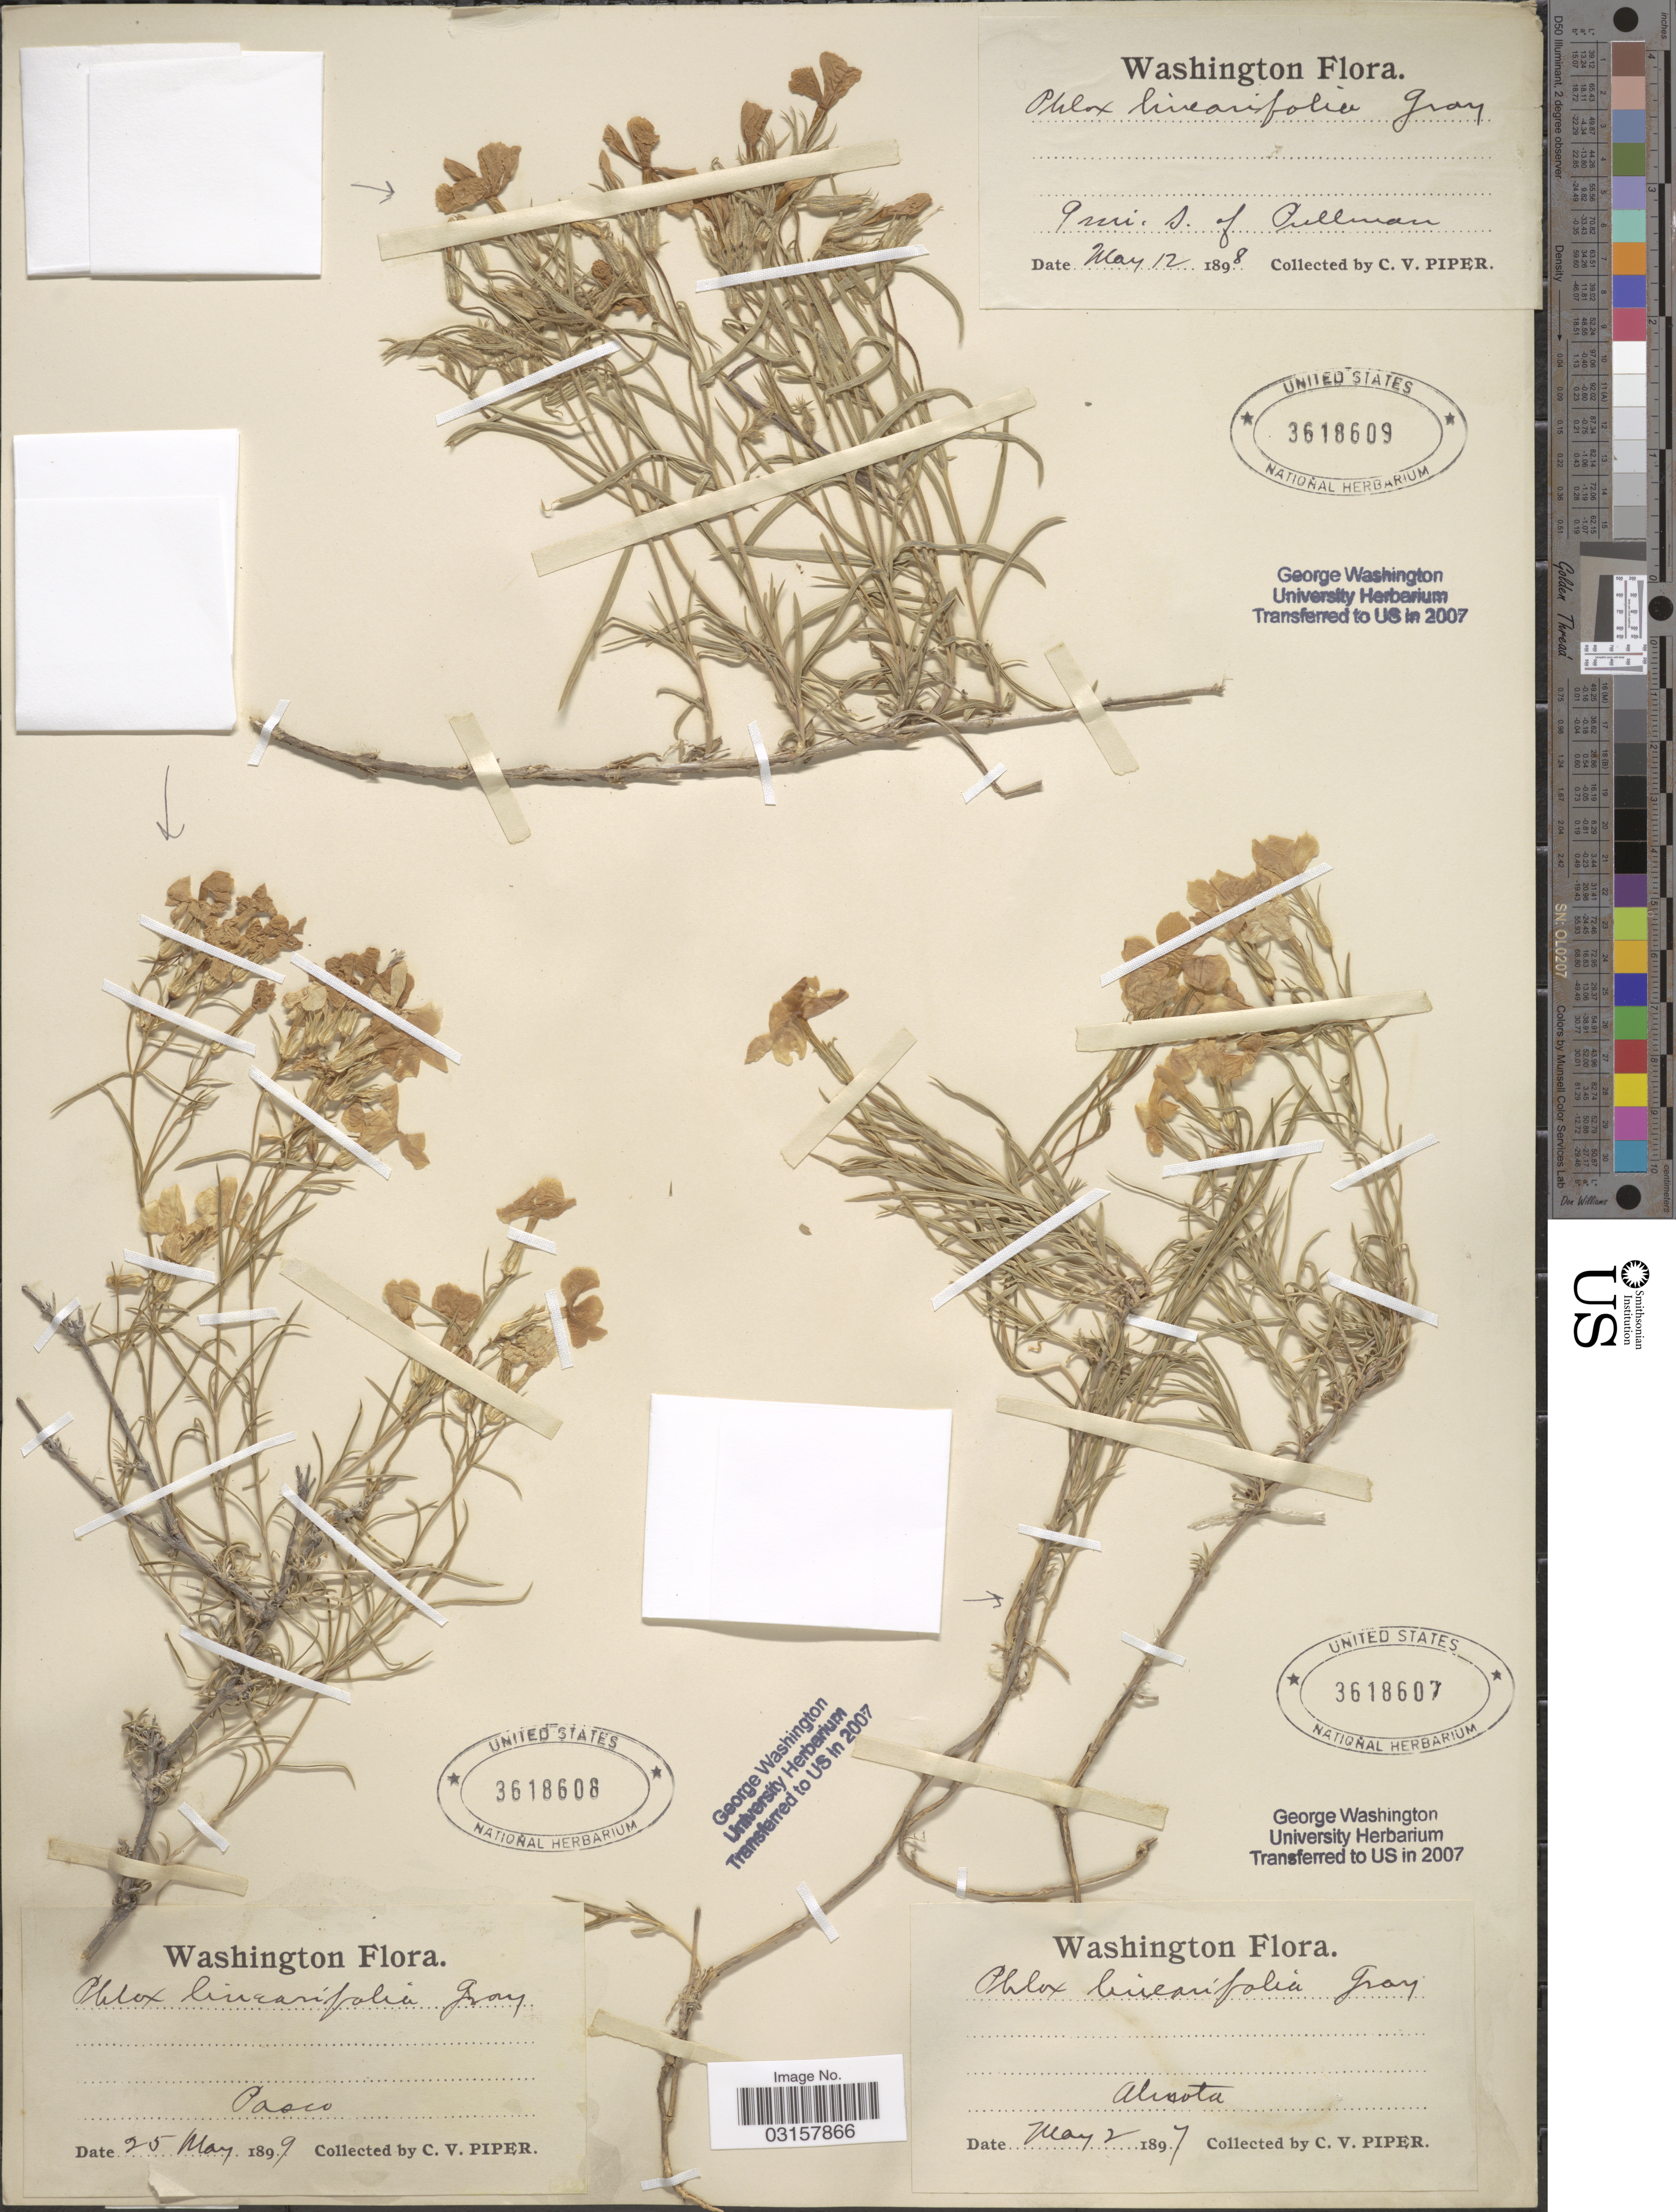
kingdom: Plantae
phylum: Tracheophyta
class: Magnoliopsida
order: Ericales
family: Polemoniaceae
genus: Phlox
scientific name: Phlox longifolia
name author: Nutt.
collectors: C. V. Piper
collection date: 1898-05-12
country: United States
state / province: Washington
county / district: Whitman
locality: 9 mi. S. of Pullman.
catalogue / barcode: US 3618609-3